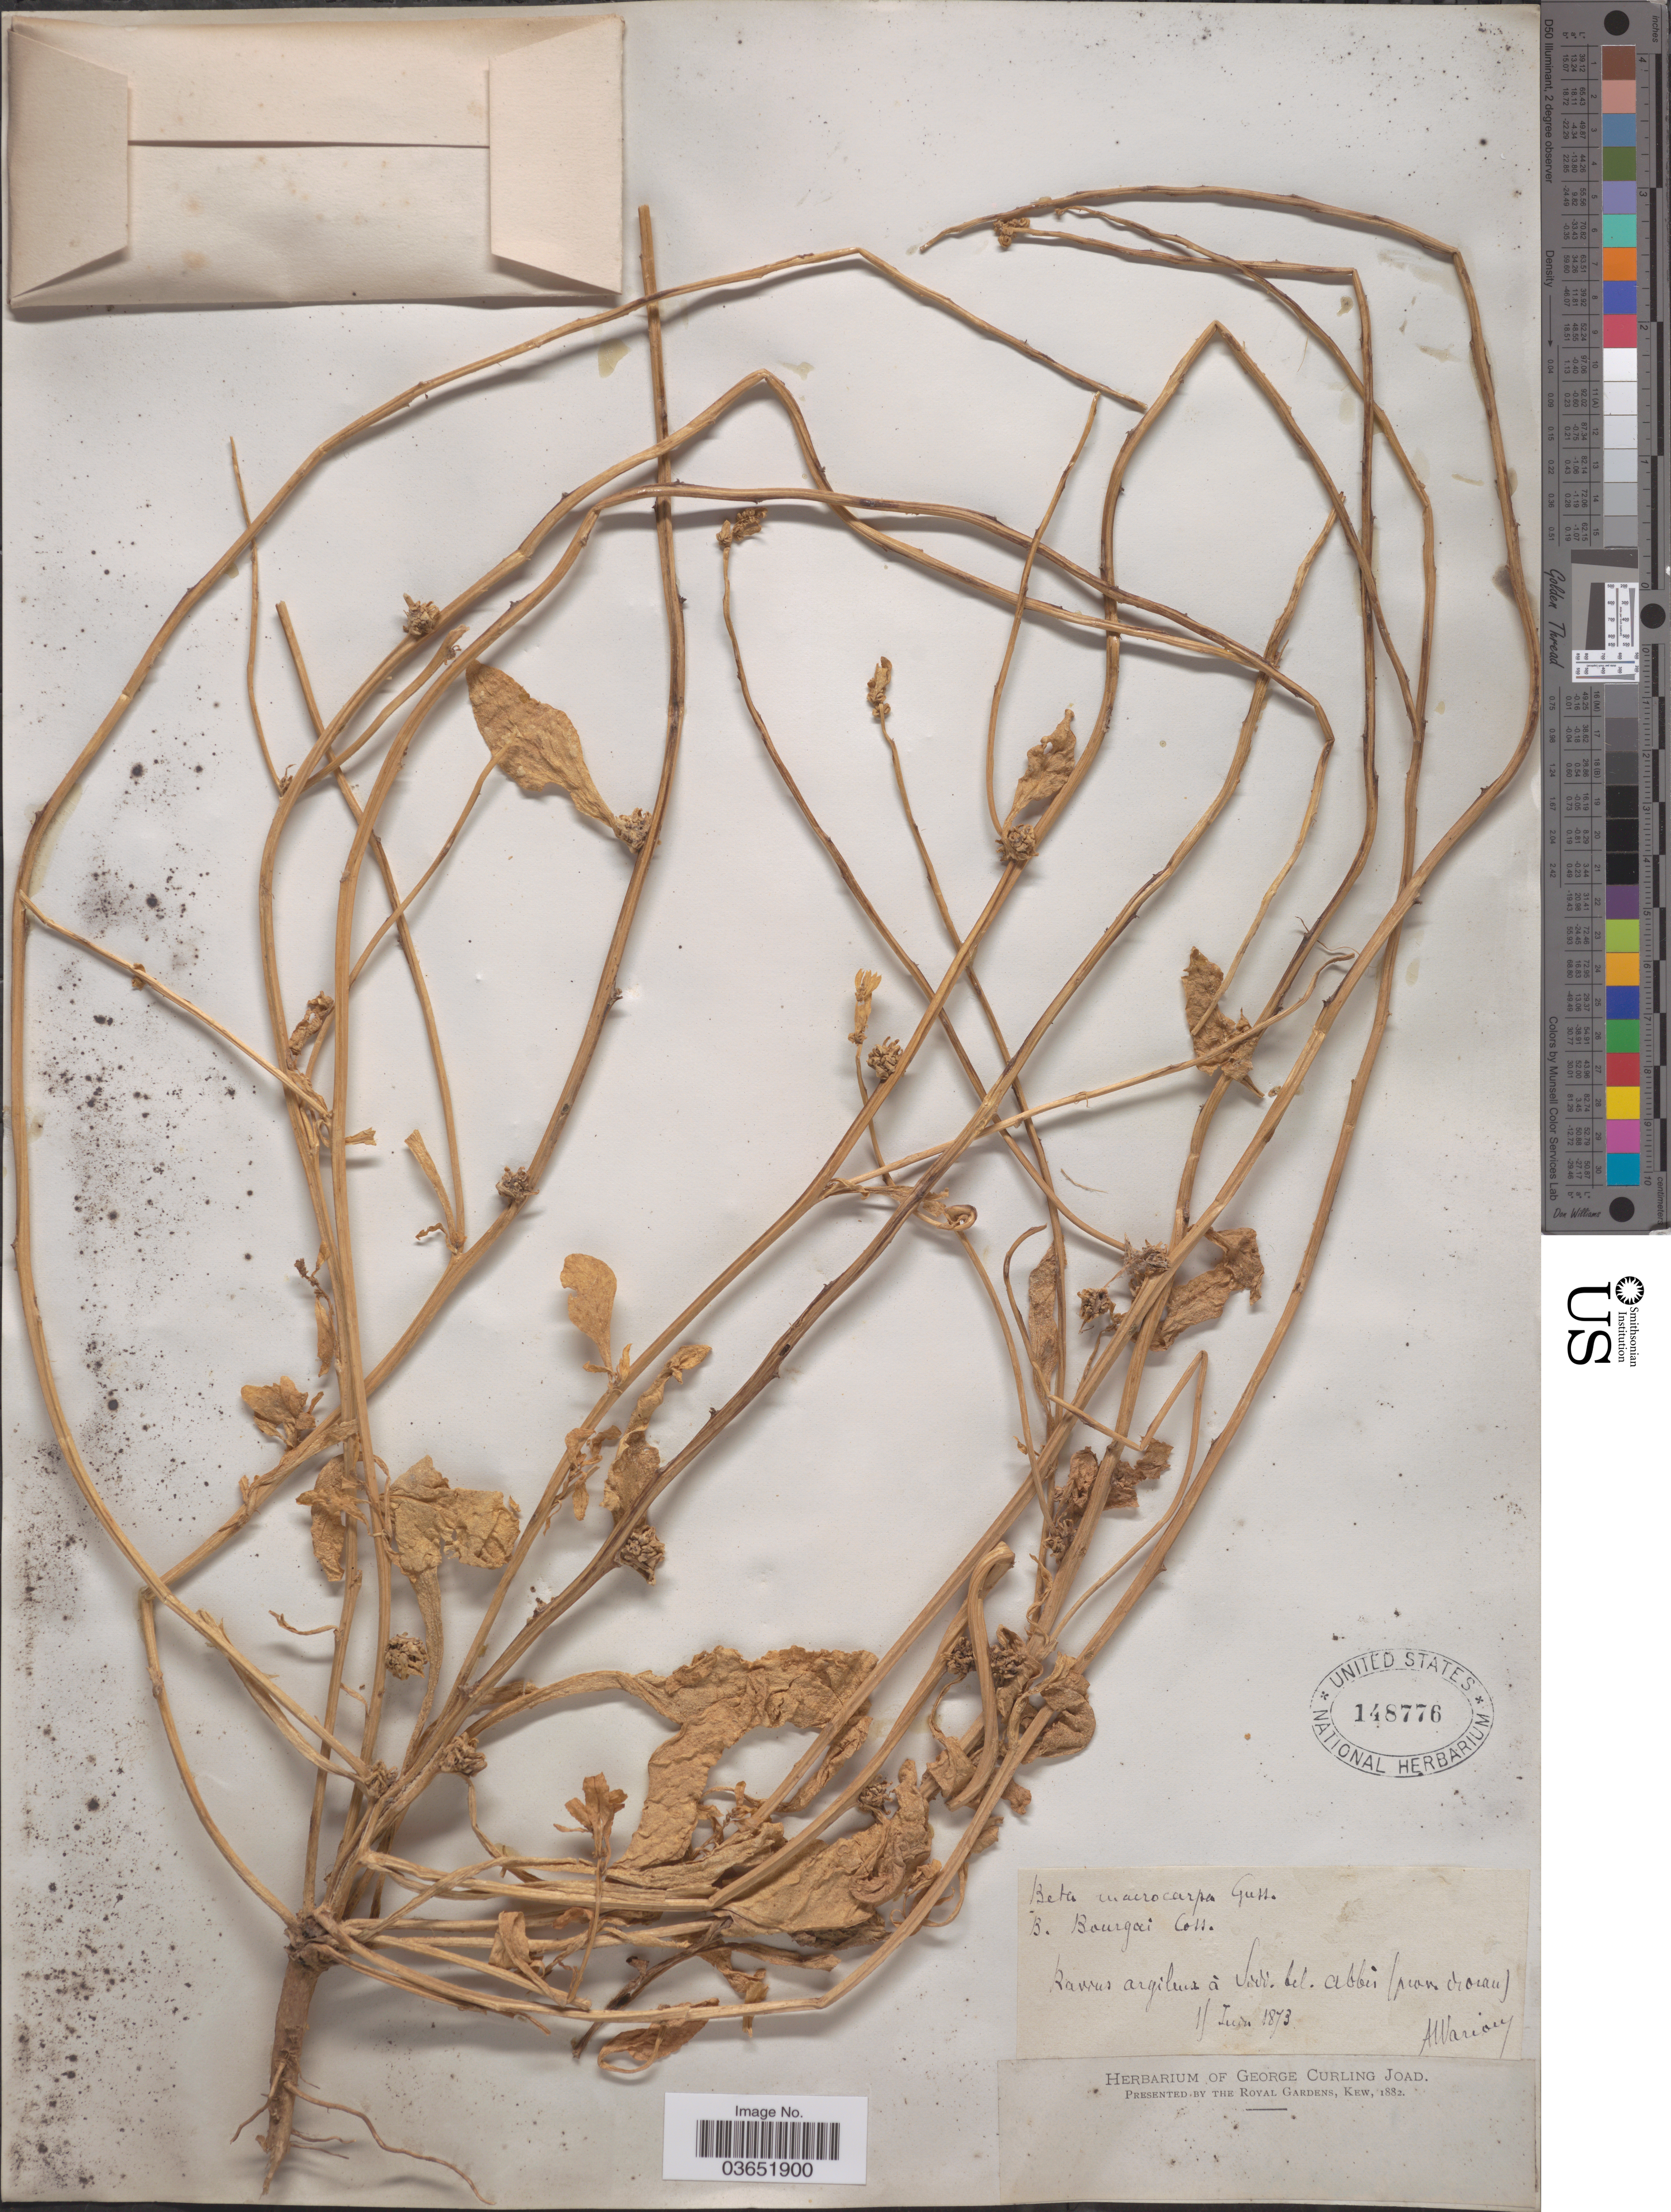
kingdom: Plantae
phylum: Tracheophyta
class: Magnoliopsida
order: Caryophyllales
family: Amaranthaceae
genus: Beta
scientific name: Beta macrocarpa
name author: Gussone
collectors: A. Warion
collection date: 1873-06-11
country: Algeria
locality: Ravrus agrileux á Sidi. bel. abbís (prov. D'oran).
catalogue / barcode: US 148776